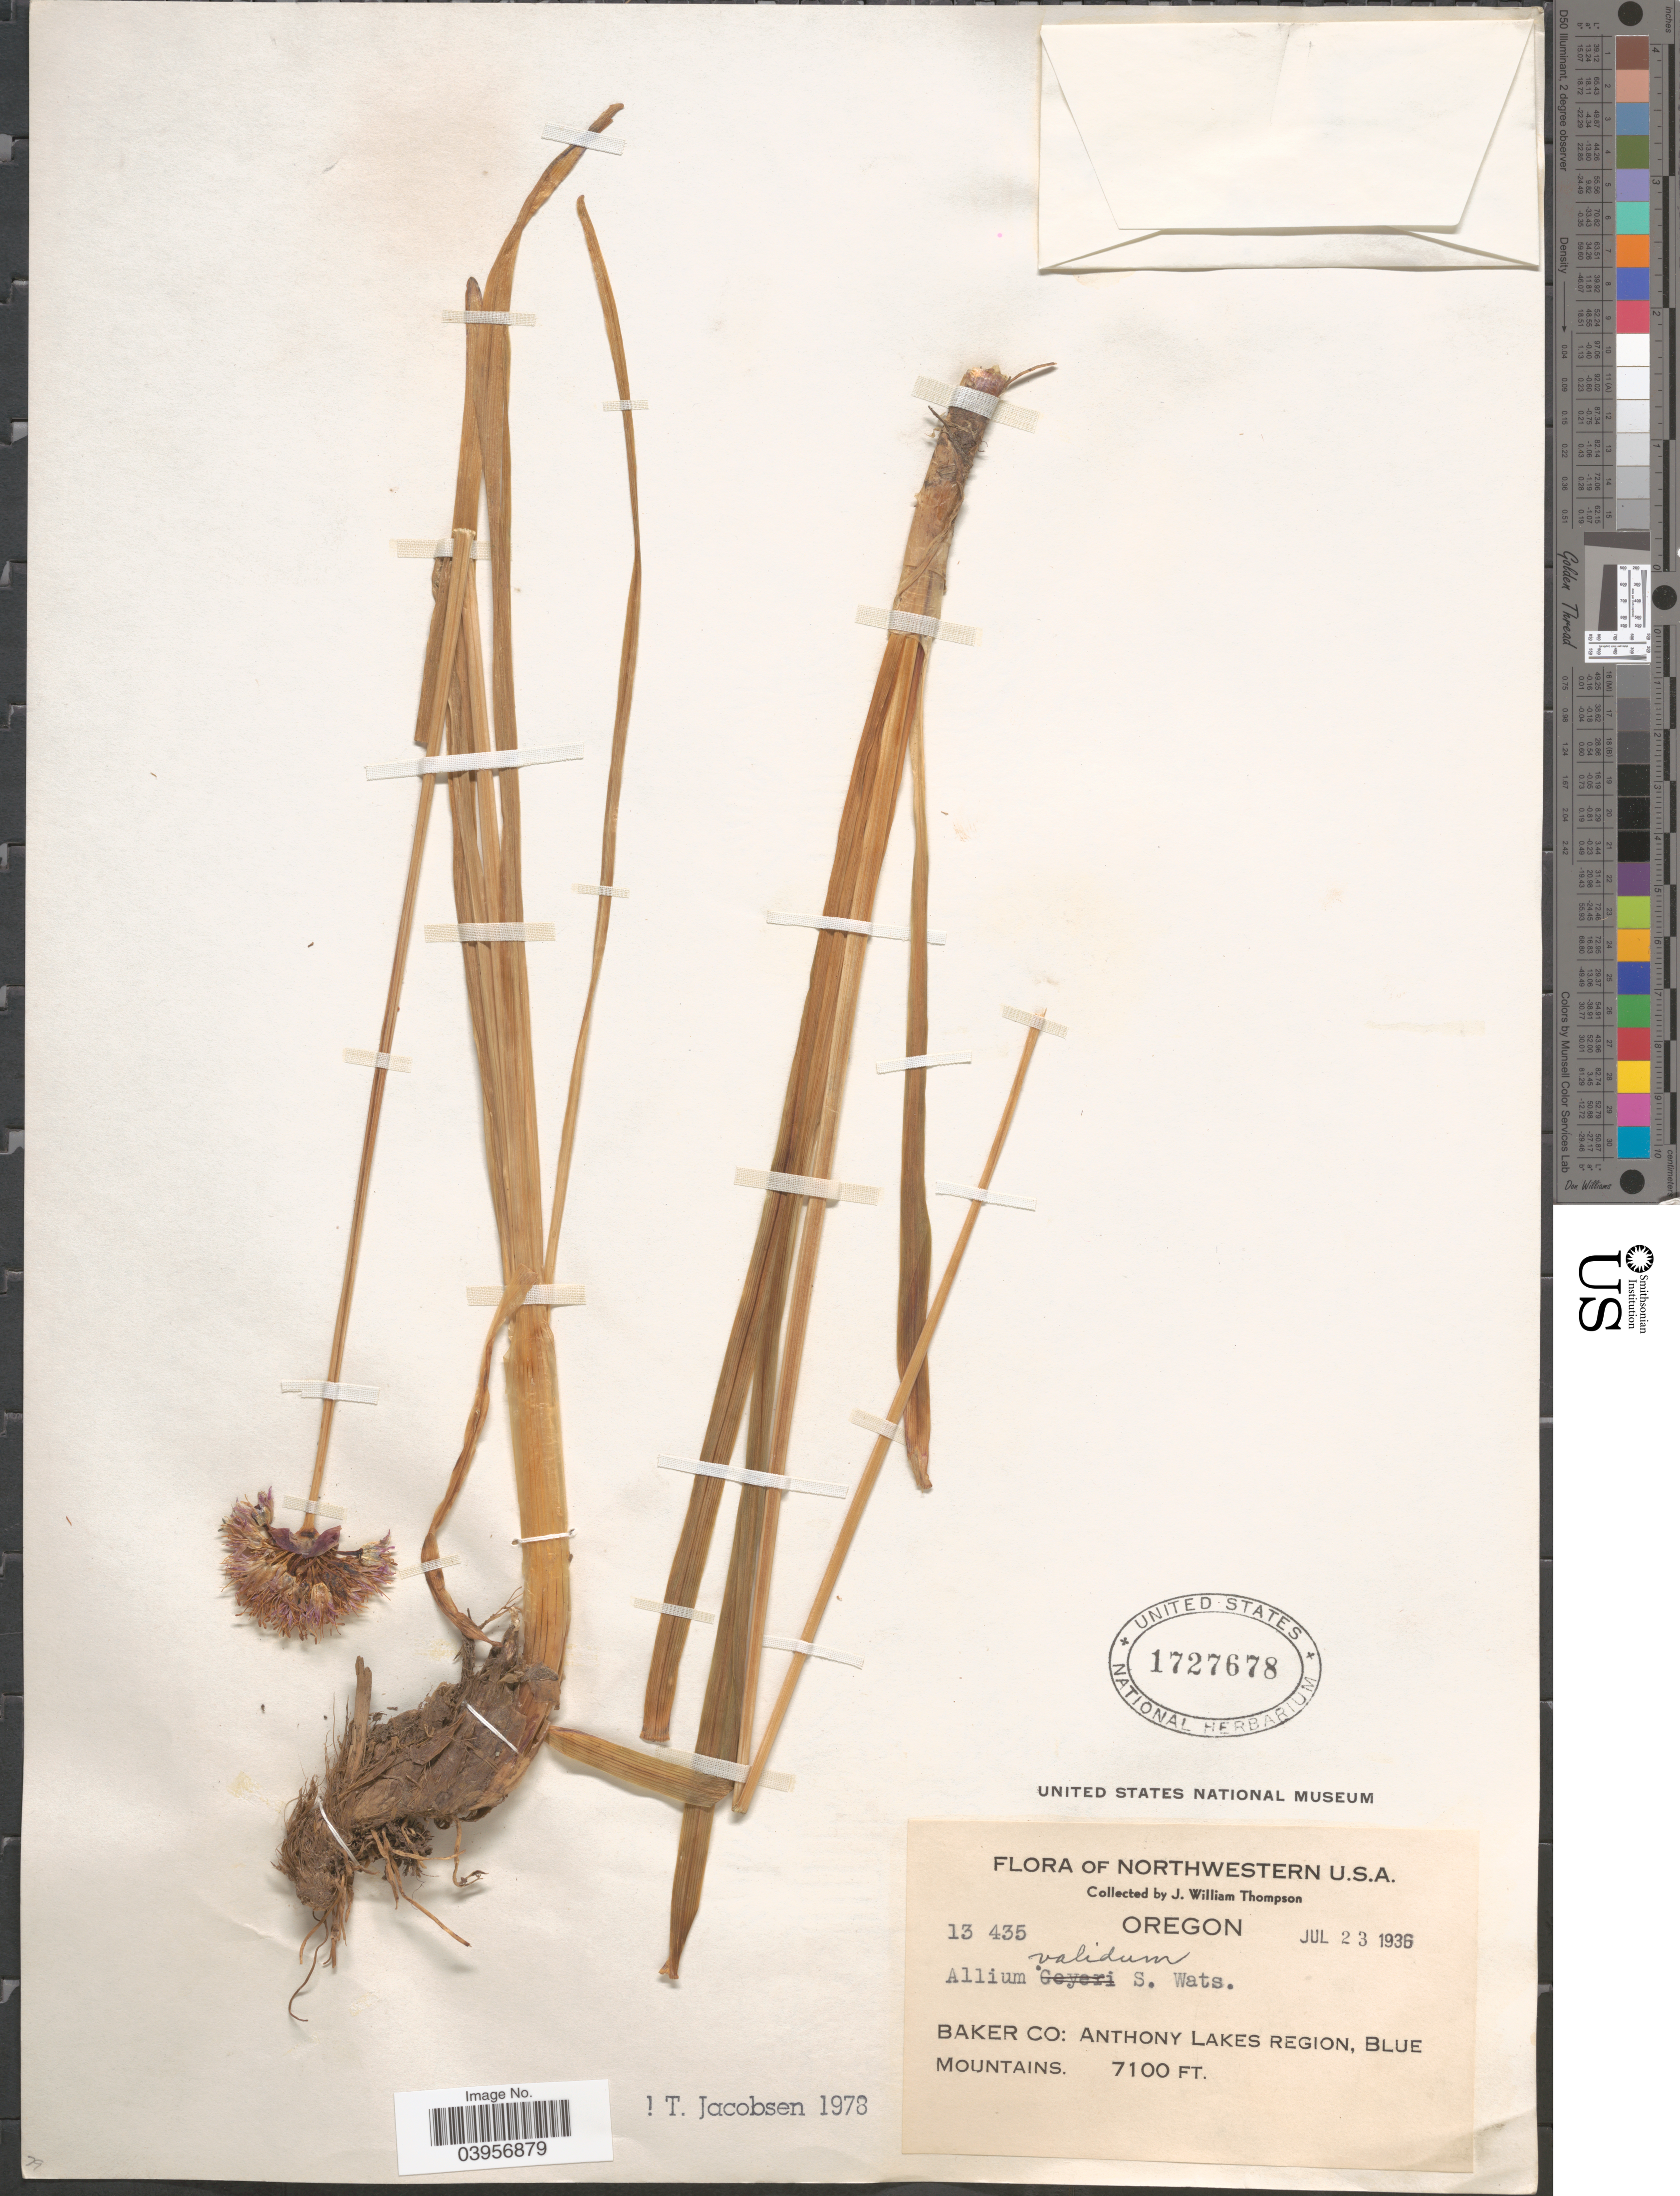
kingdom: Plantae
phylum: Tracheophyta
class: Liliopsida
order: Asparagales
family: Amaryllidaceae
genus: Allium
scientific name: Allium validum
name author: S. Watson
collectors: J. W. Thompson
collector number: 13435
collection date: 1936-07-23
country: United States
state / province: Oregon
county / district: Baker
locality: Anthony Lakes Region, Blue Mountains.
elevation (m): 2164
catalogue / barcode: US 1727678